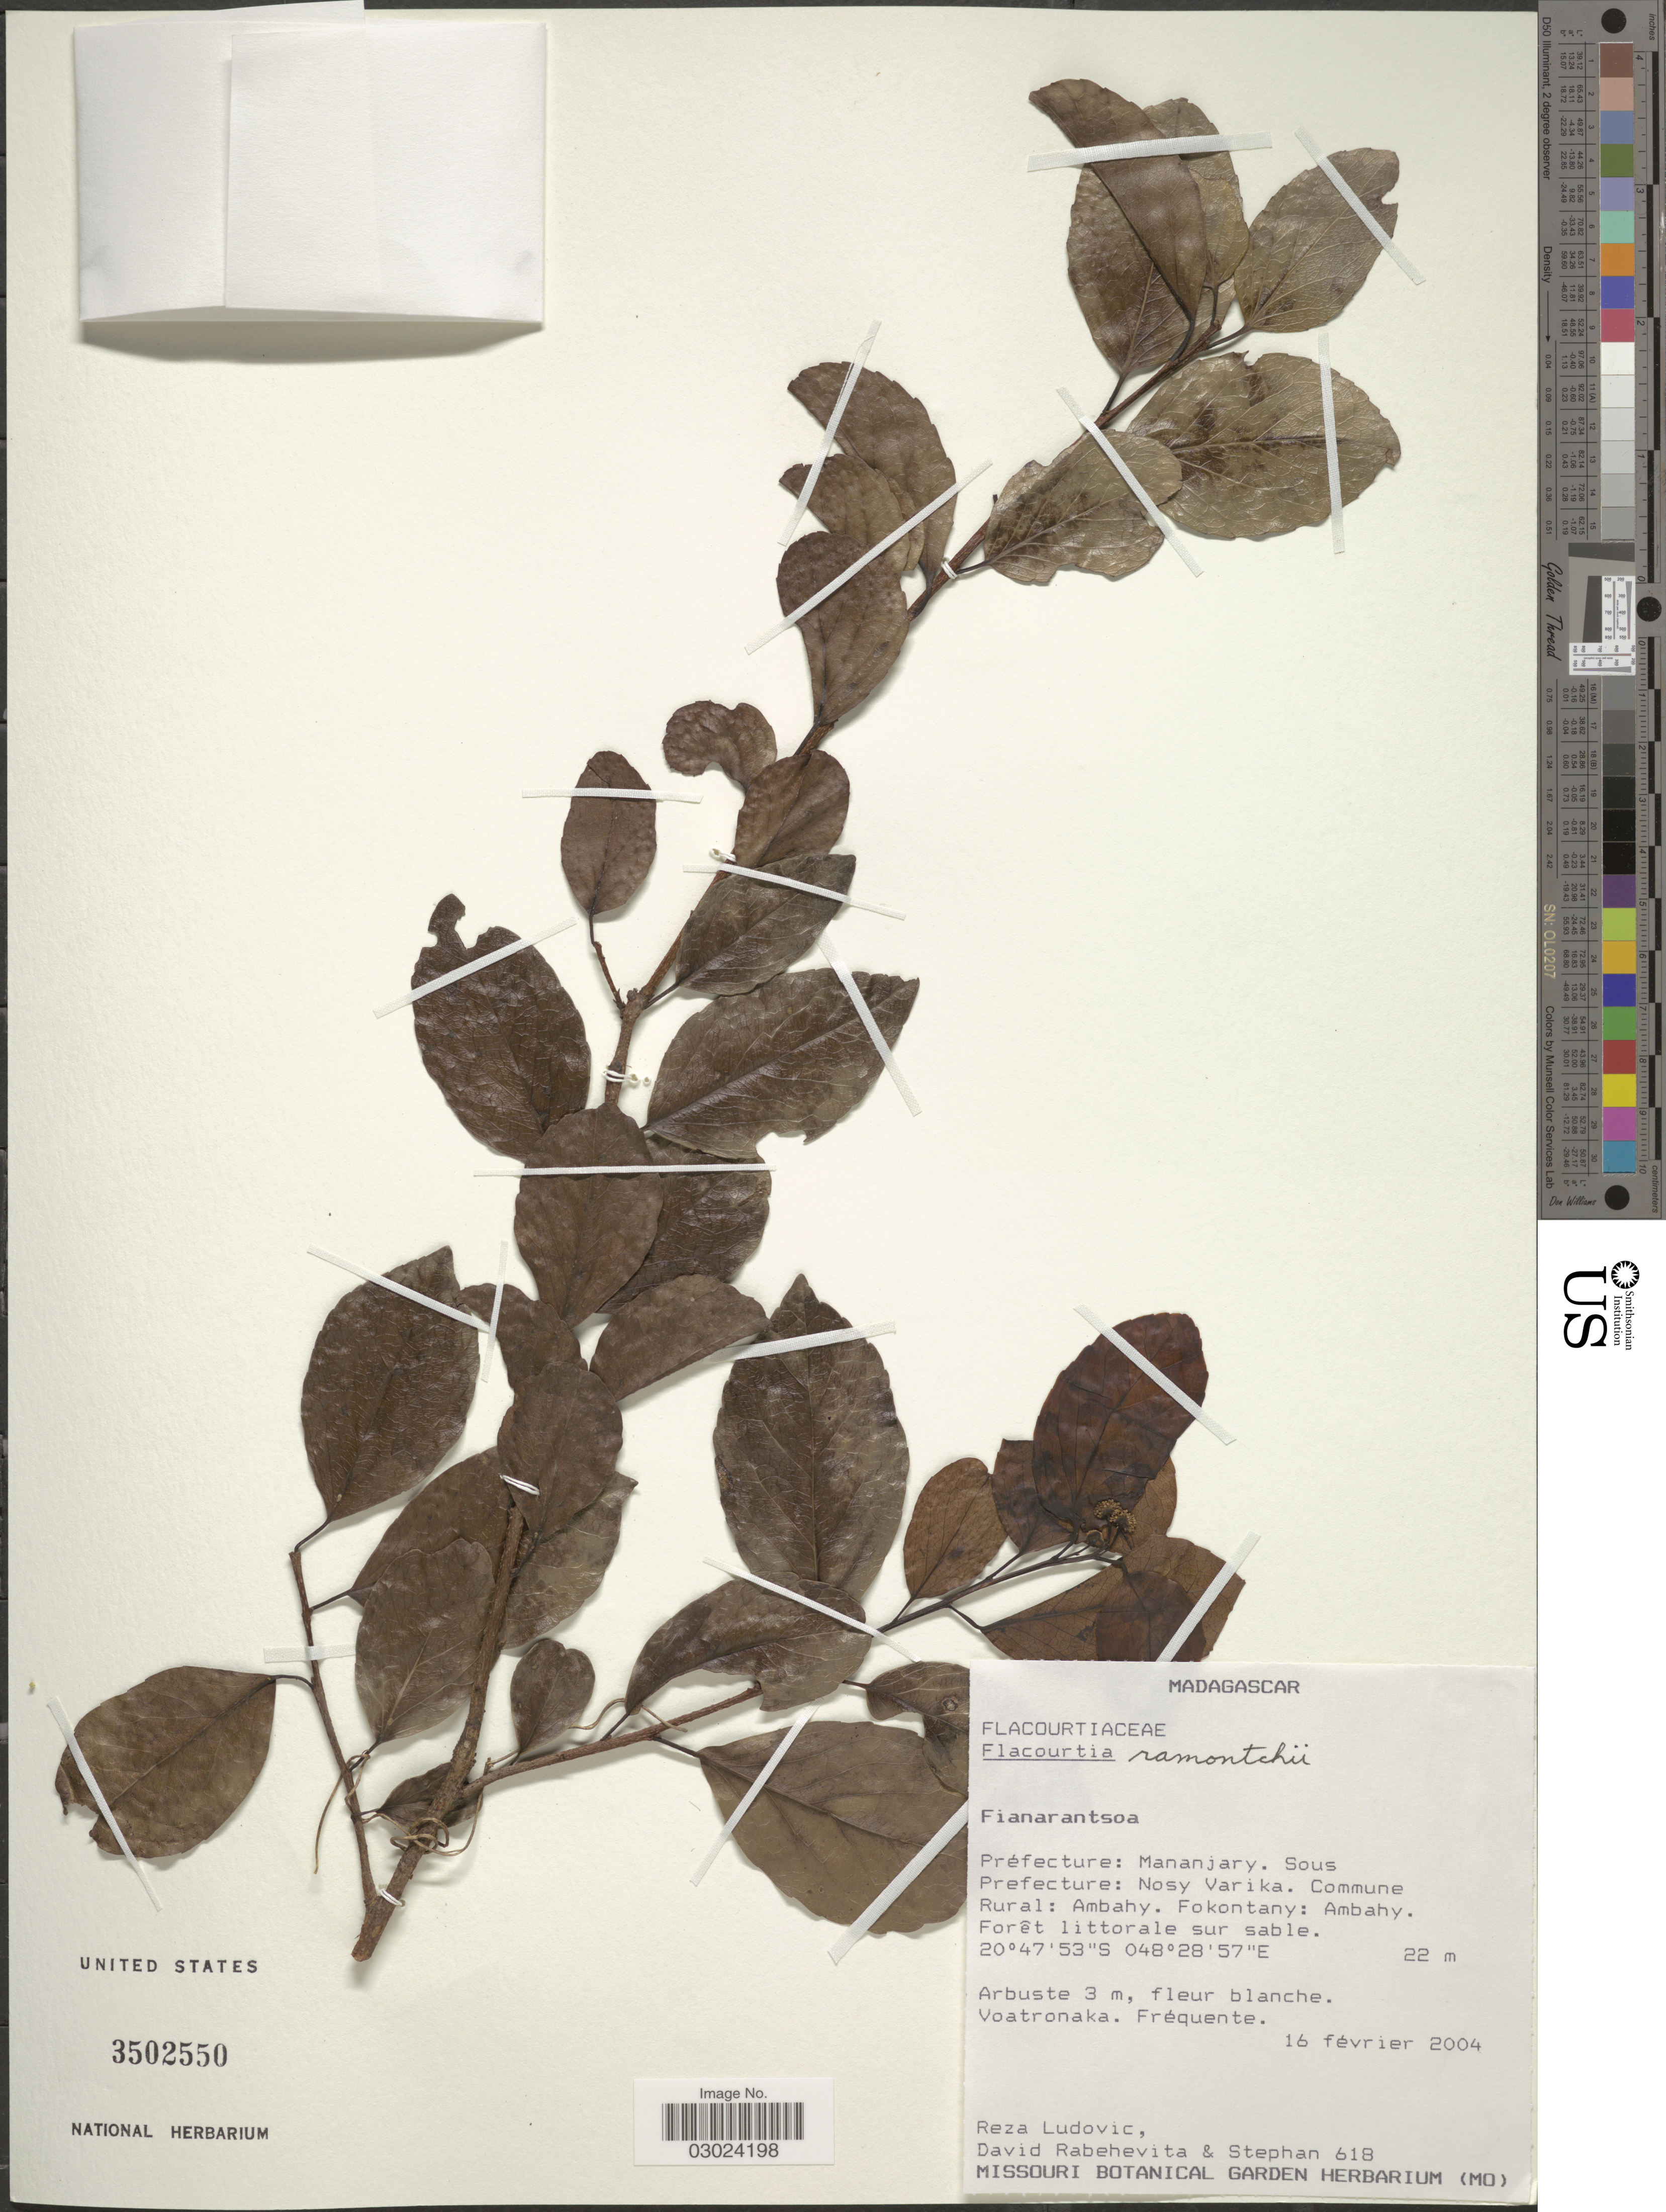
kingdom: Plantae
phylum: Tracheophyta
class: Magnoliopsida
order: Malpighiales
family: Salicaceae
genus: Flacourtia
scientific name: Flacourtia ramontchi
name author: L'Hér.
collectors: R. Ludovic, D. Rabehevitra & Stephan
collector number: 618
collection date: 2004-02-16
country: Madagascar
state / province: Vatovavy Fitovinany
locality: Préfecture: Mananjary. Sous Prefecture: Nosy Varika. Commune Rural: Ambahy. Fokontany: Ambahy.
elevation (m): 22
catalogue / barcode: US 3502550